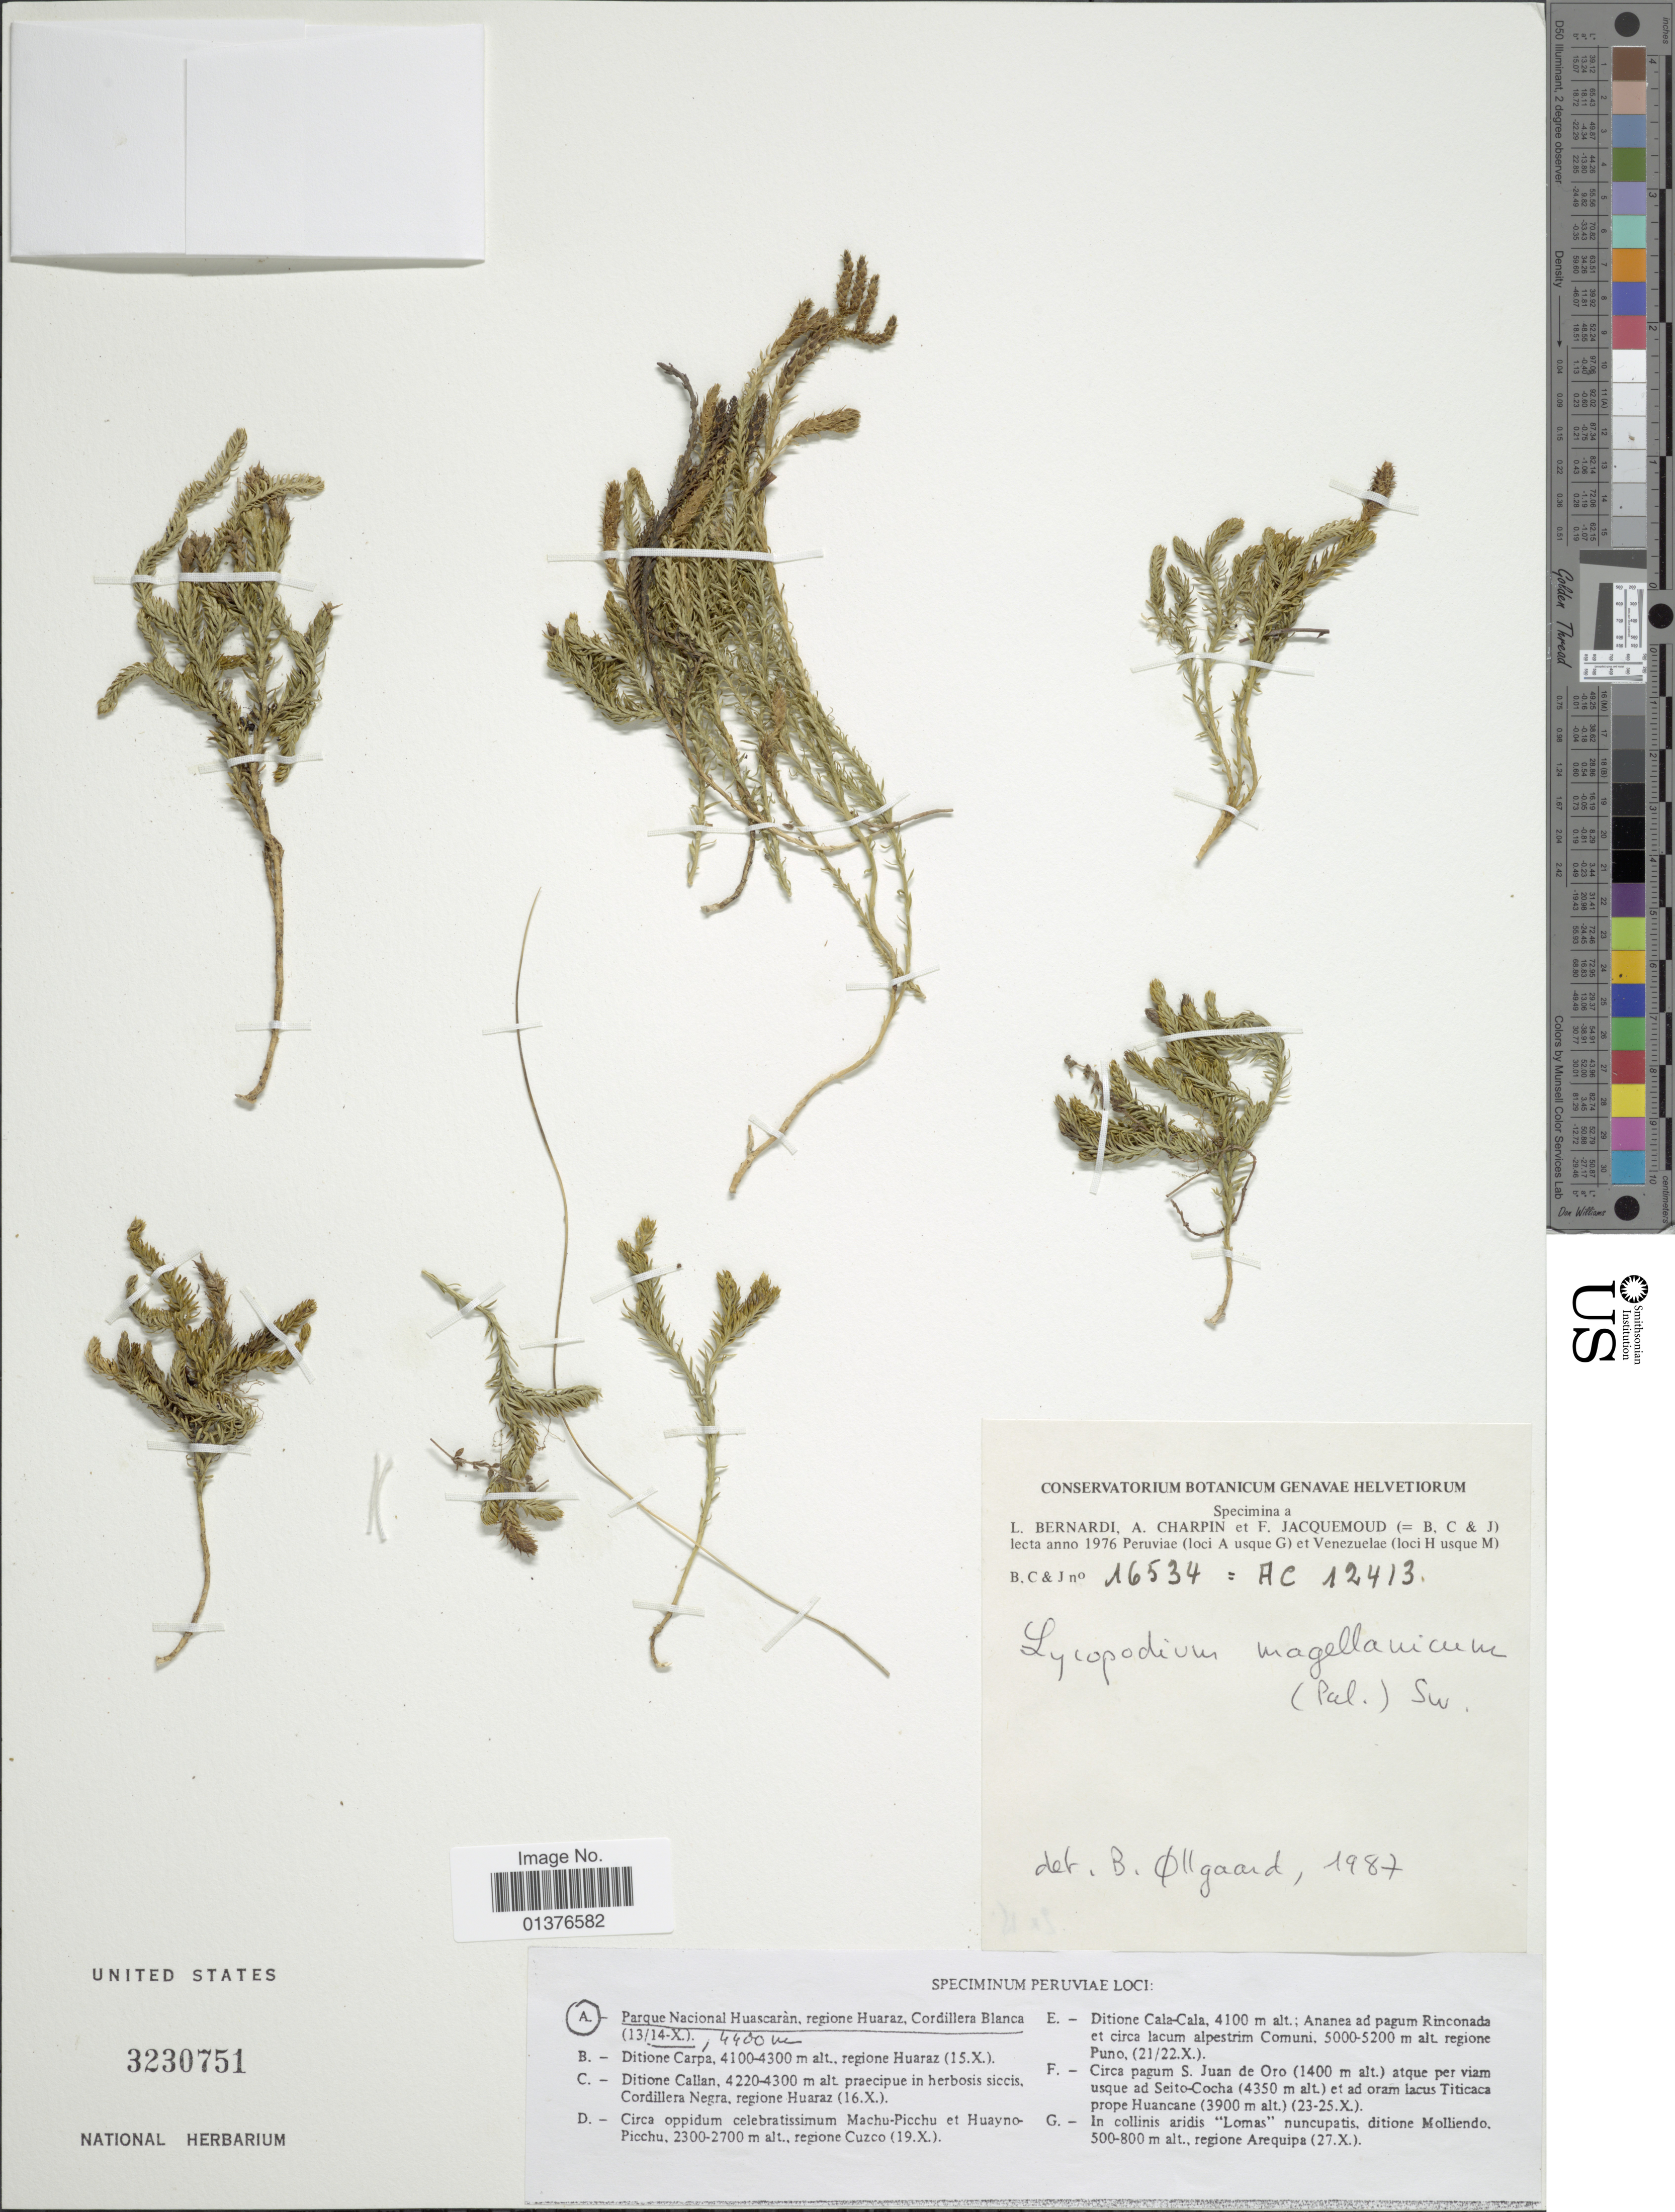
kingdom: Plantae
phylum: Tracheophyta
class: Lycopodiopsida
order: Lycopodiales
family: Lycopodiaceae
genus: Austrolycopodium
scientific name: Austrolycopodium magellanicum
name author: (P. Beauv.) Holub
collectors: L. Bernardi, A. Charpin & F. Jacquemoud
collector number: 16534=AC12413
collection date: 1976-10-13/1976-10-14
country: Peru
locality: Parque Nacional Huascaran, regione Huaraz, Cordillera Blanca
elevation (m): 4400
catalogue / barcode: US 3230751